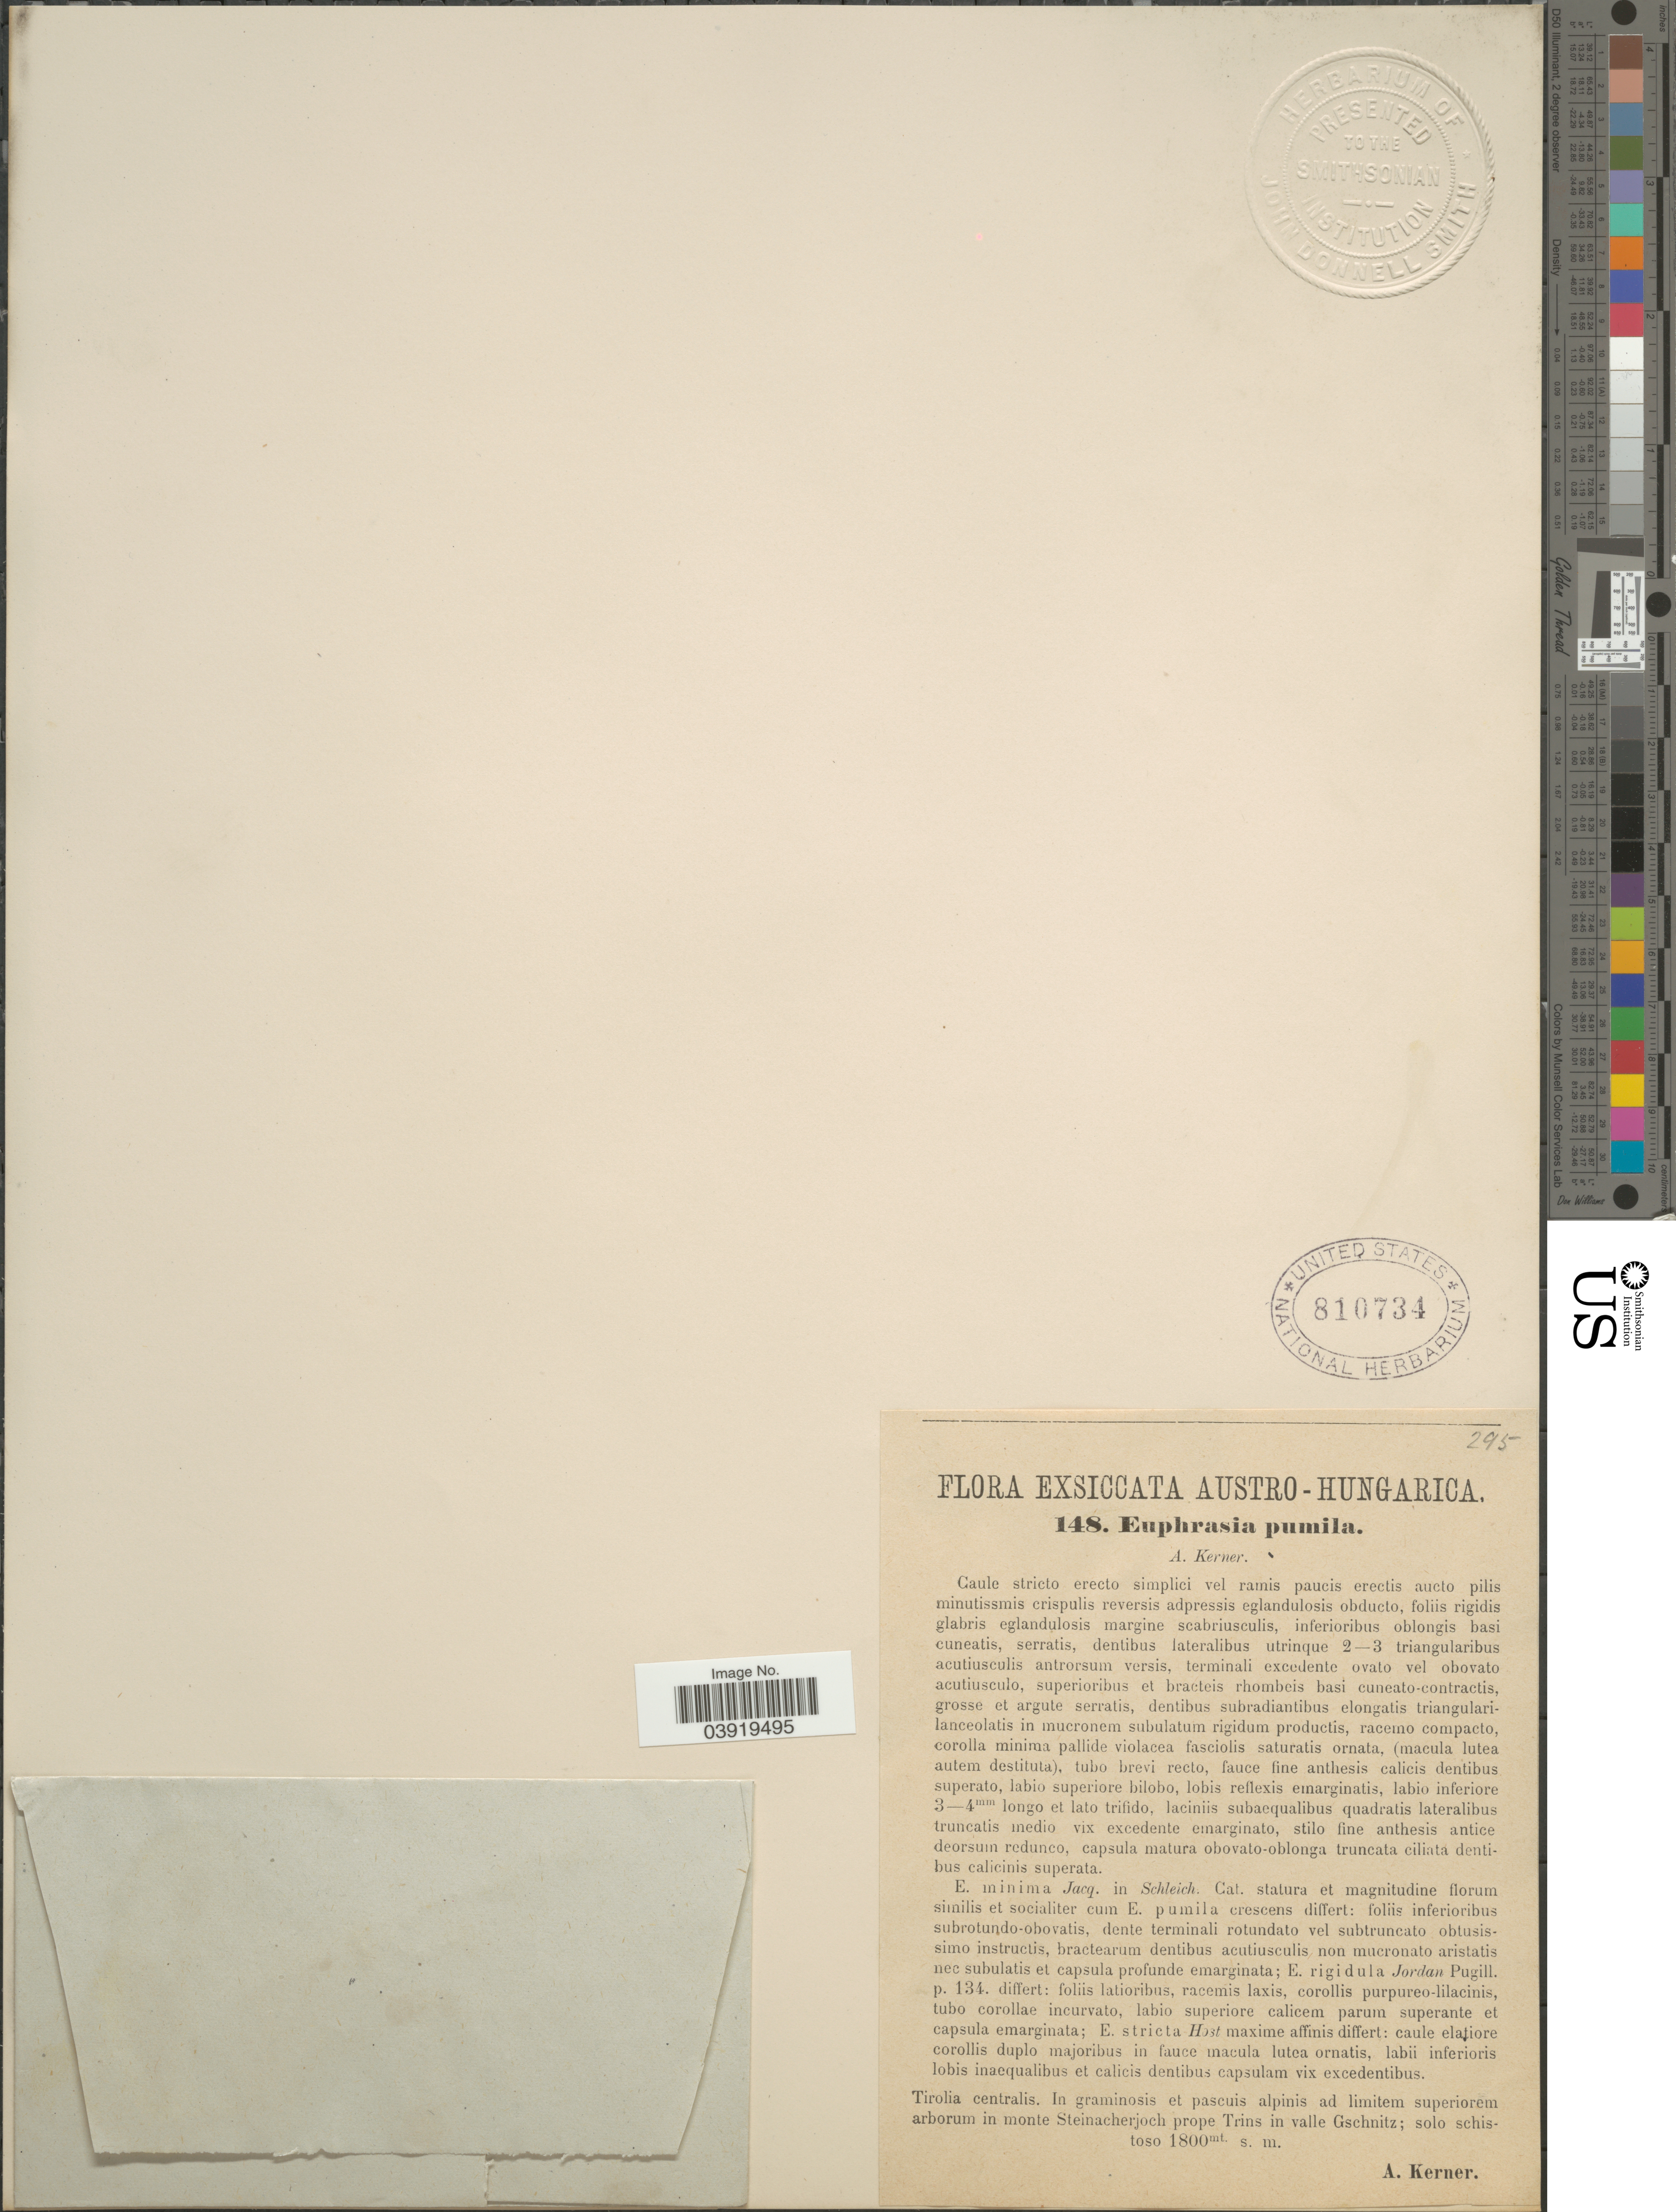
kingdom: Plantae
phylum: Tracheophyta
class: Magnoliopsida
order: Lamiales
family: Orobanchaceae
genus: Euphrasia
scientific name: Euphrasia pumila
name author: A. Kern.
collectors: A. Kerner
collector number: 148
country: Austria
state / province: Tirol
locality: Austro-Hungarica. Tirolia centralis. In graminosis et pascuis alpinis ad limitem superiorem arborum in monte Steinacherjoch prope Trins in valle Gschnitz; solo schistoso.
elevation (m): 1800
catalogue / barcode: US 810734